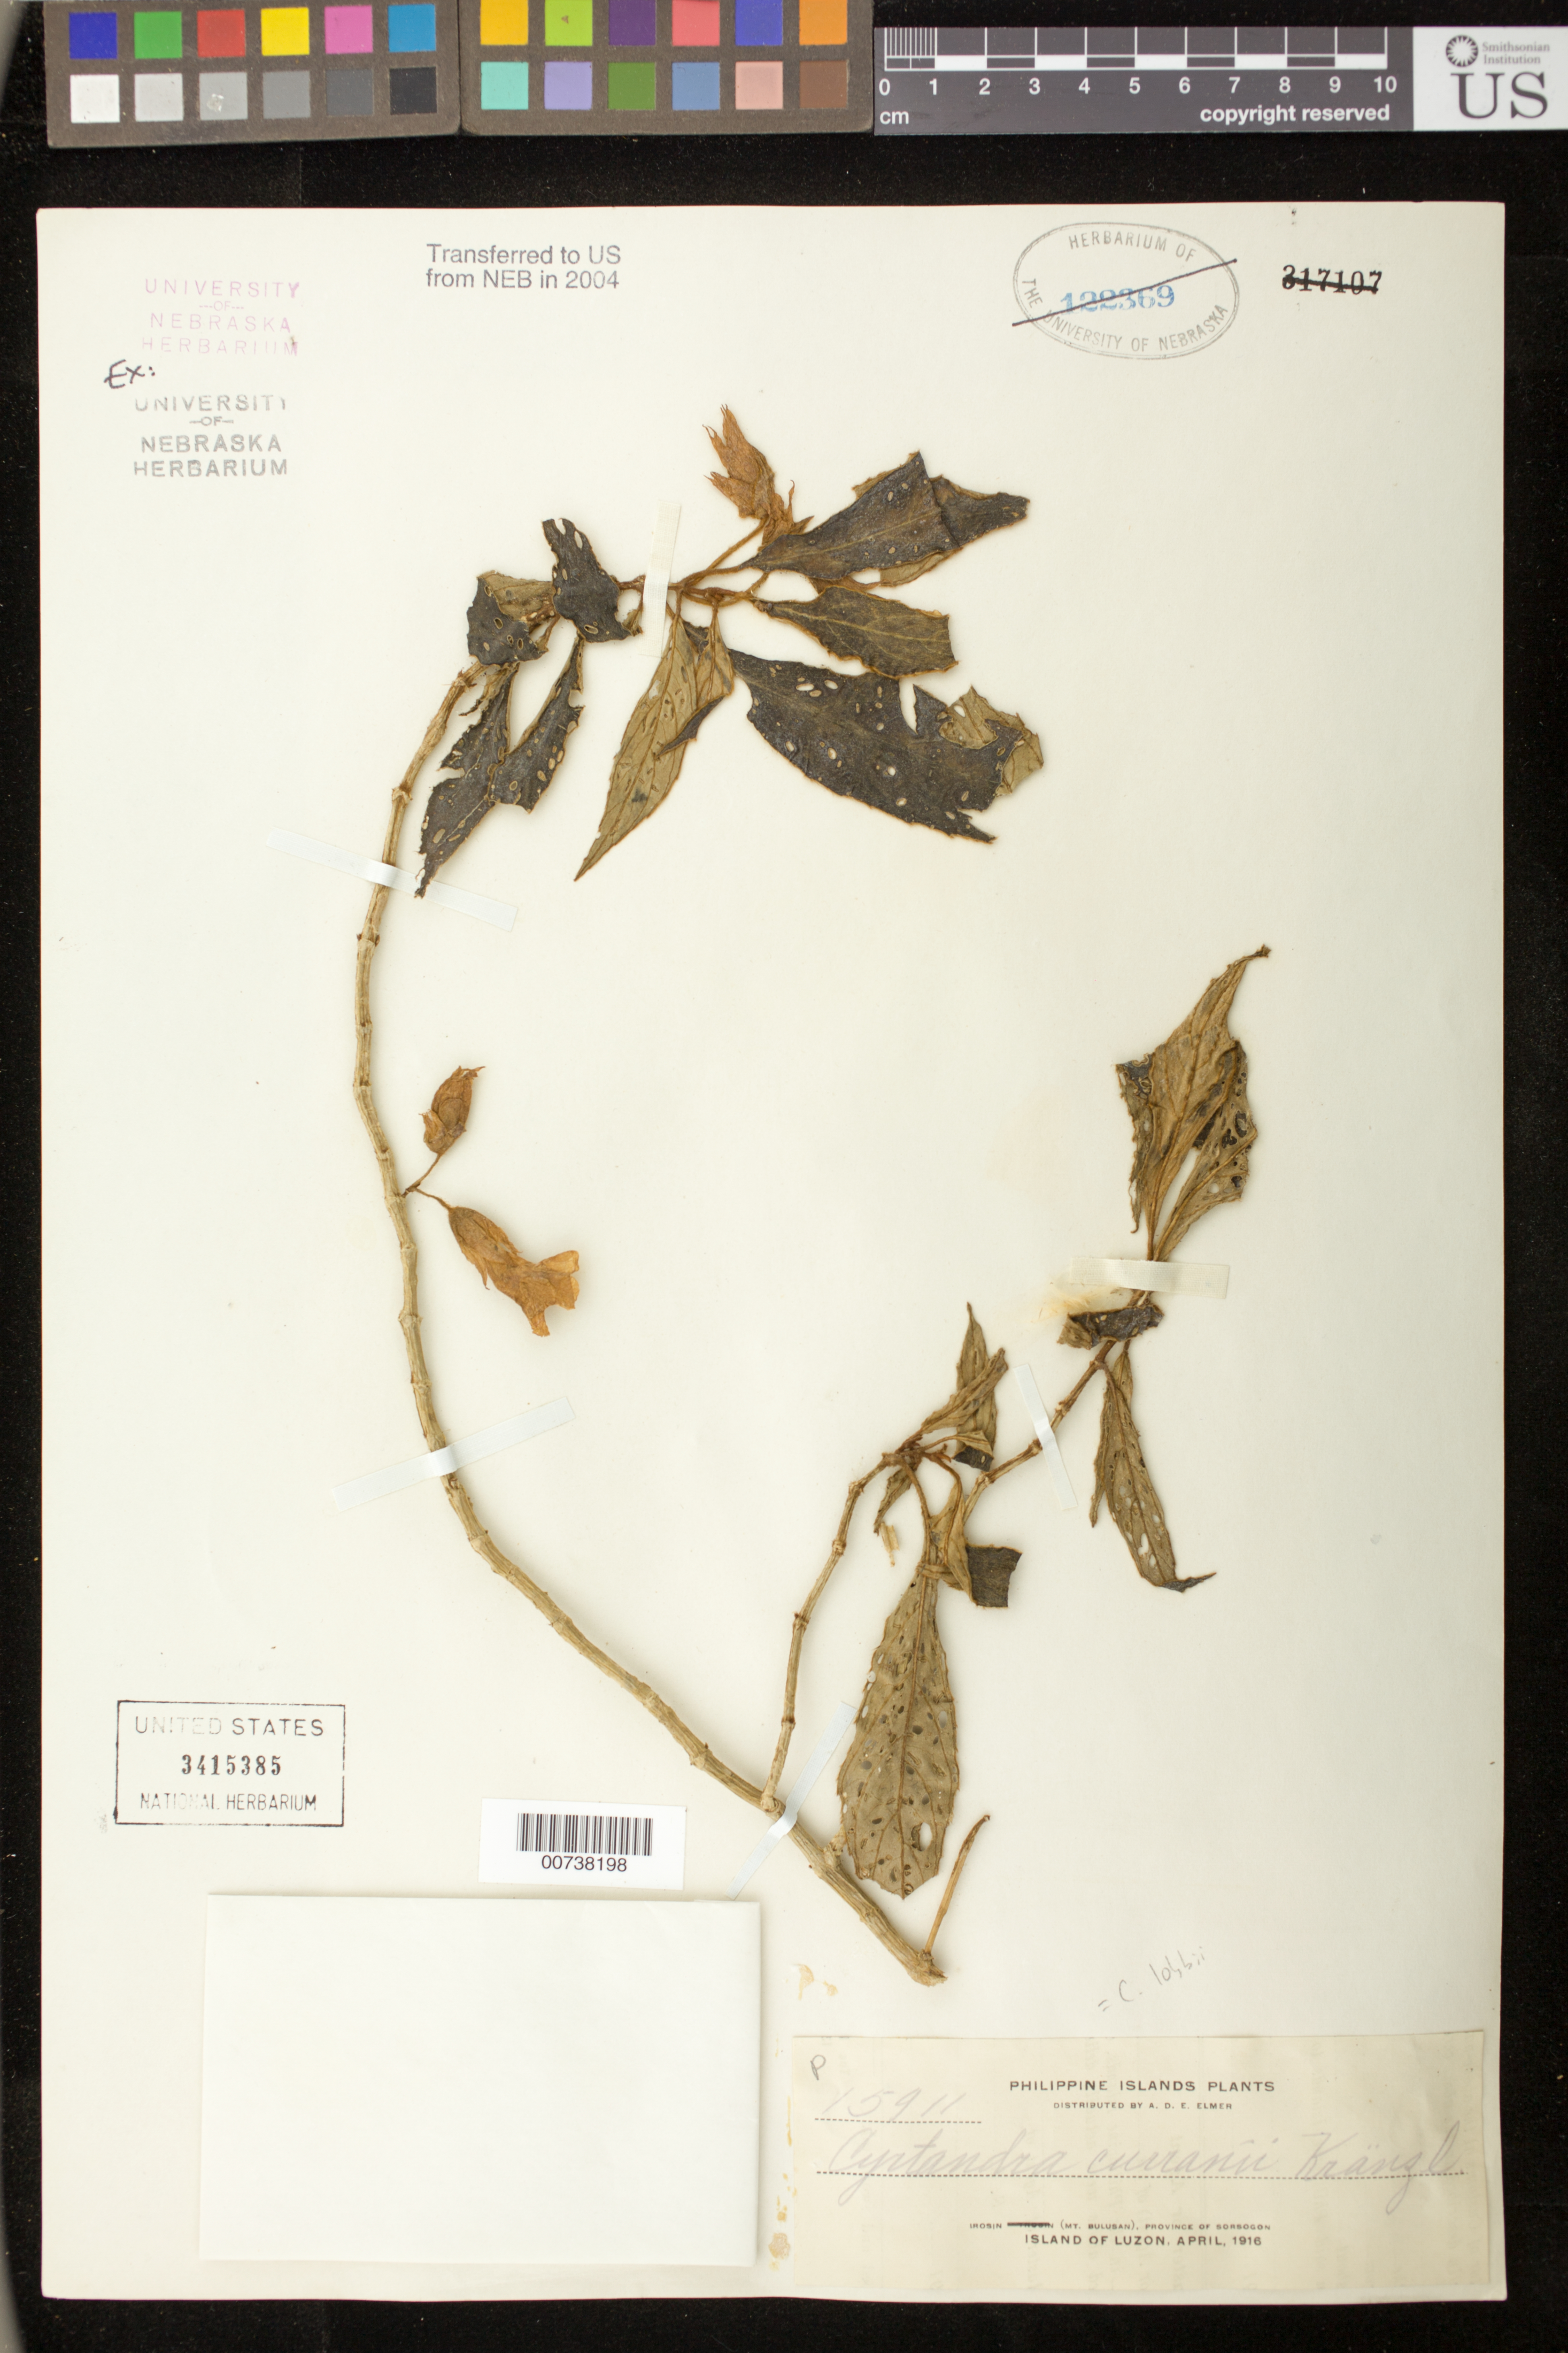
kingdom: Plantae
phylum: Tracheophyta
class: Magnoliopsida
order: Lamiales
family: Gesneriaceae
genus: Cyrtandra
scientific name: Cyrtandra lobbii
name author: C.B. Clarke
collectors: A. D. E. Elmer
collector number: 15911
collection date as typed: Apr 1916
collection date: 1916-04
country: Philippines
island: Luzon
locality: Irosin (Mt. Bulusan), Province of Sorsogon, Island of Luzon.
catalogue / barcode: US 3415385